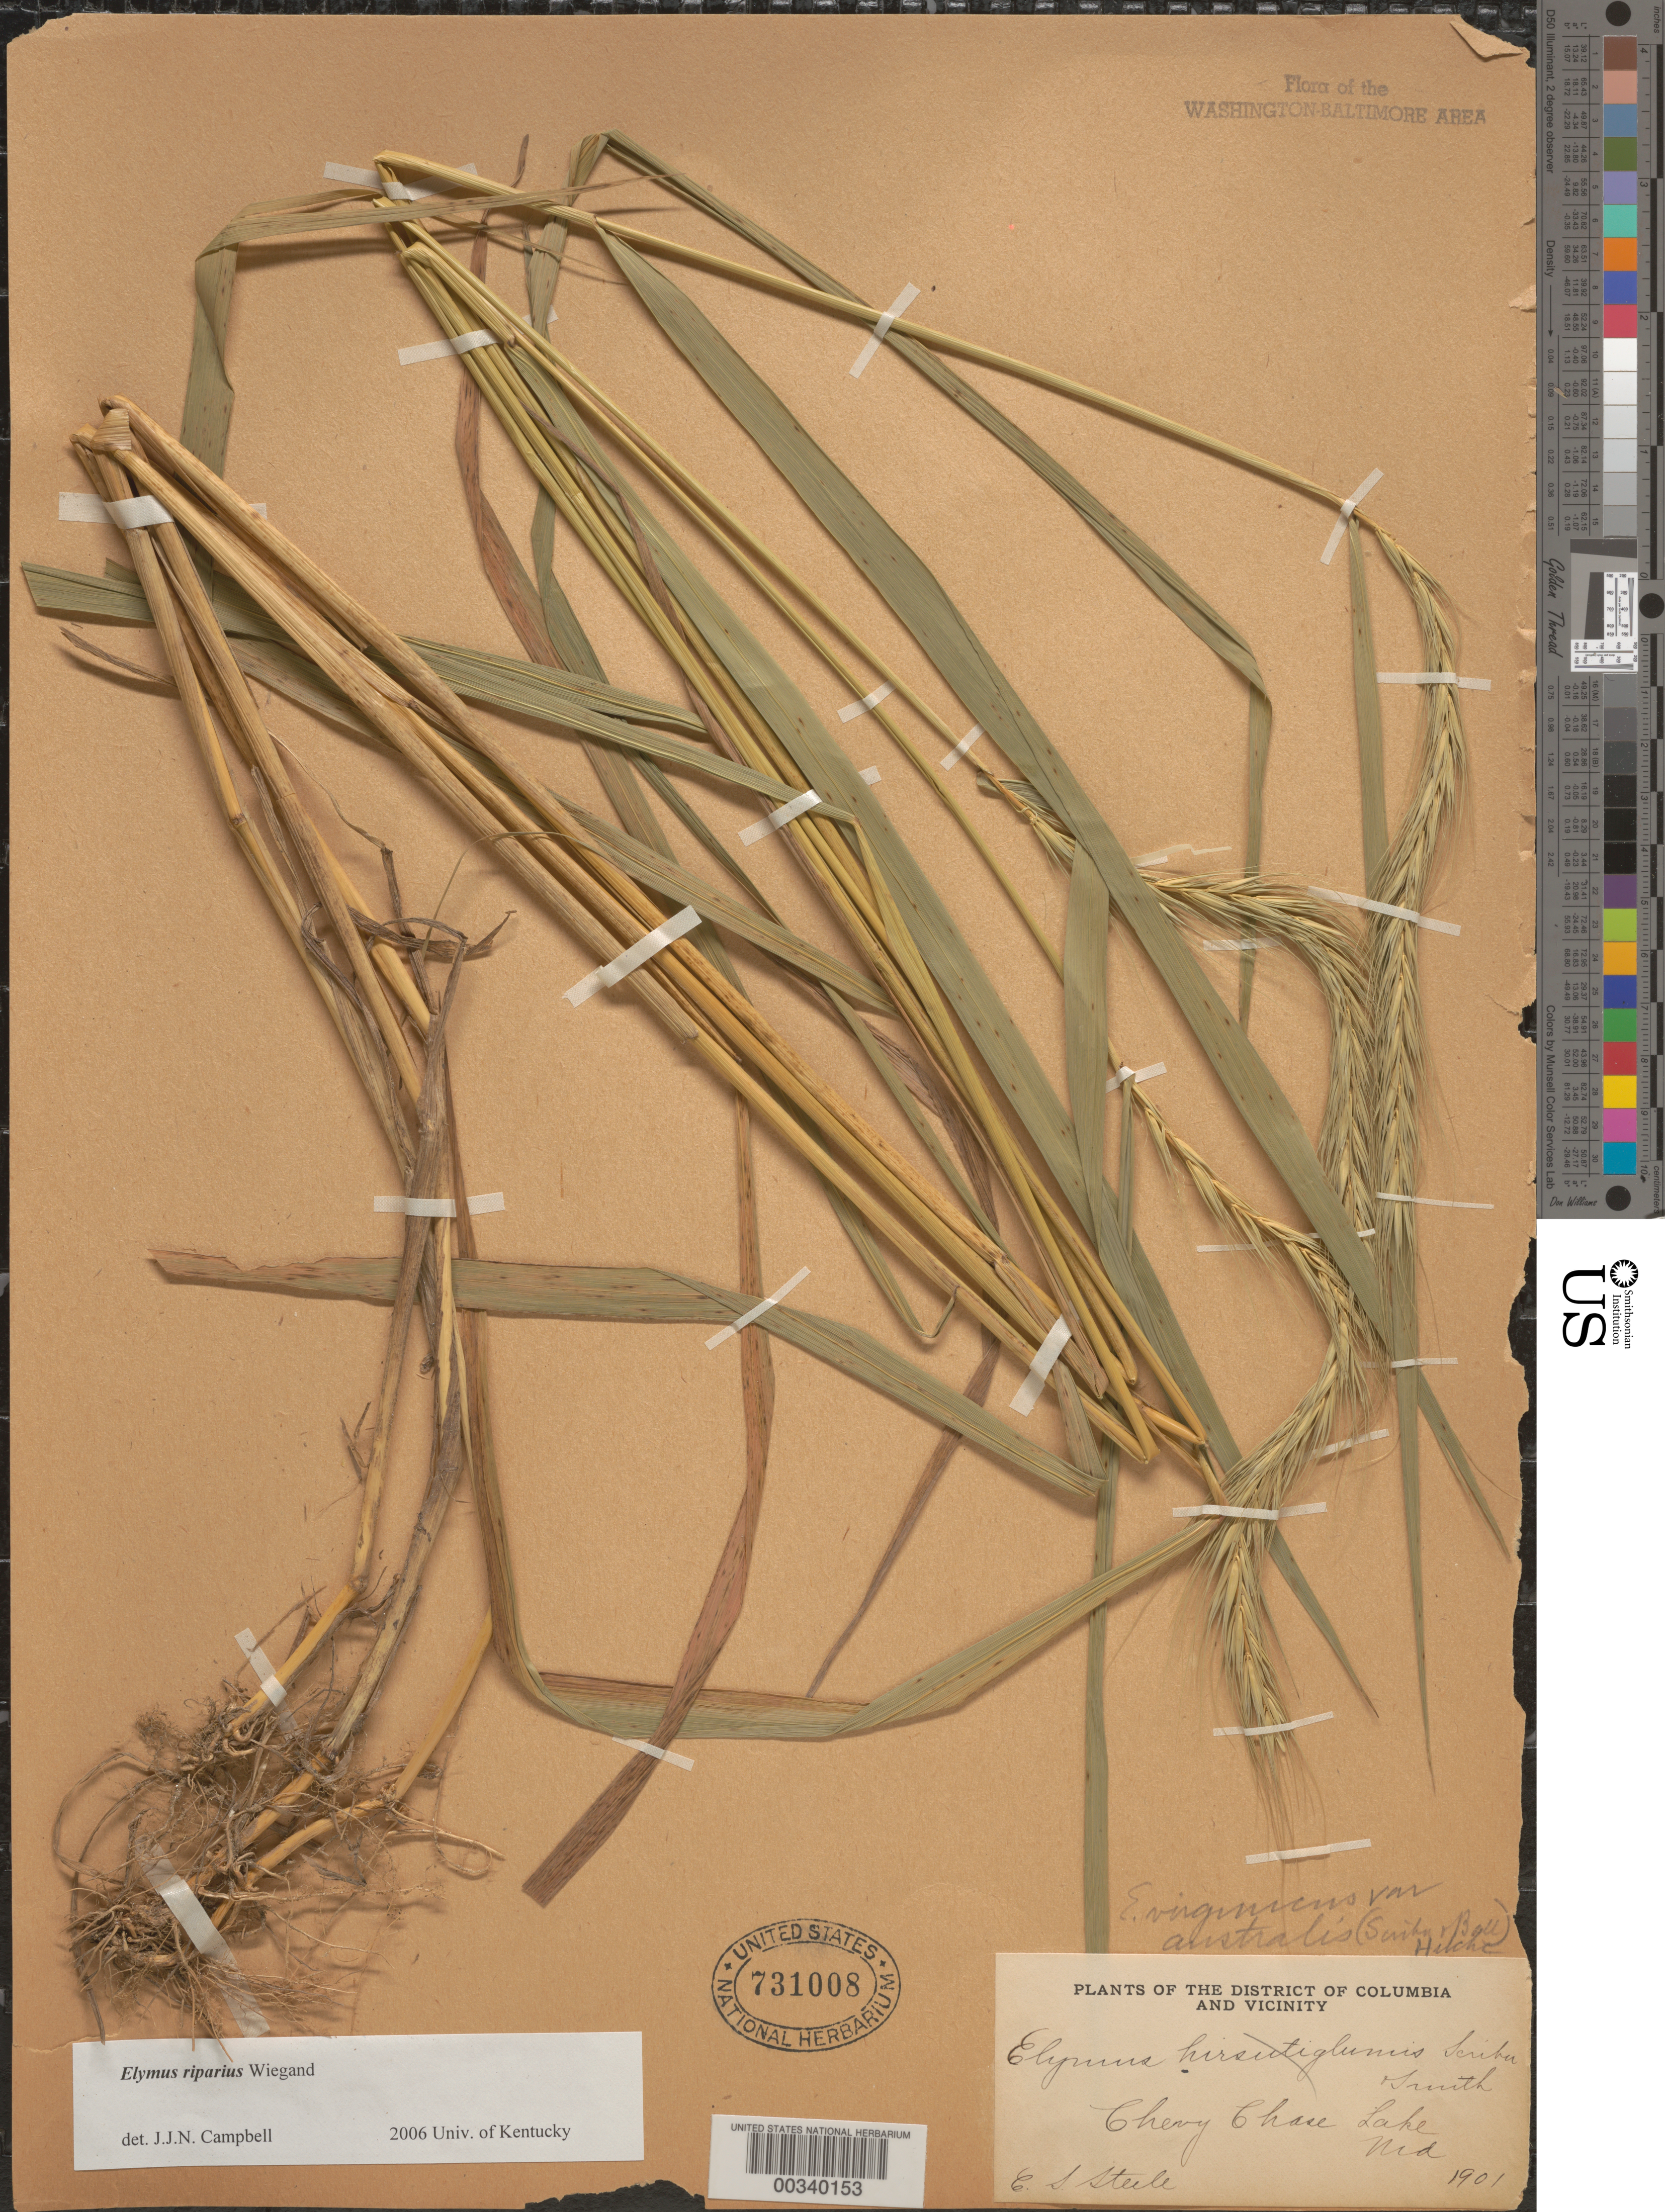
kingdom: Plantae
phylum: Tracheophyta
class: Liliopsida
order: Poales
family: Poaceae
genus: Elymus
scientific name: Elymus virginicus var. australis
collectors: E. Steele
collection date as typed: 1901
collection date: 1901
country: United States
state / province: Maryland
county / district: Montgomery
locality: Chevy Chase Lake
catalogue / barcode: US 731008